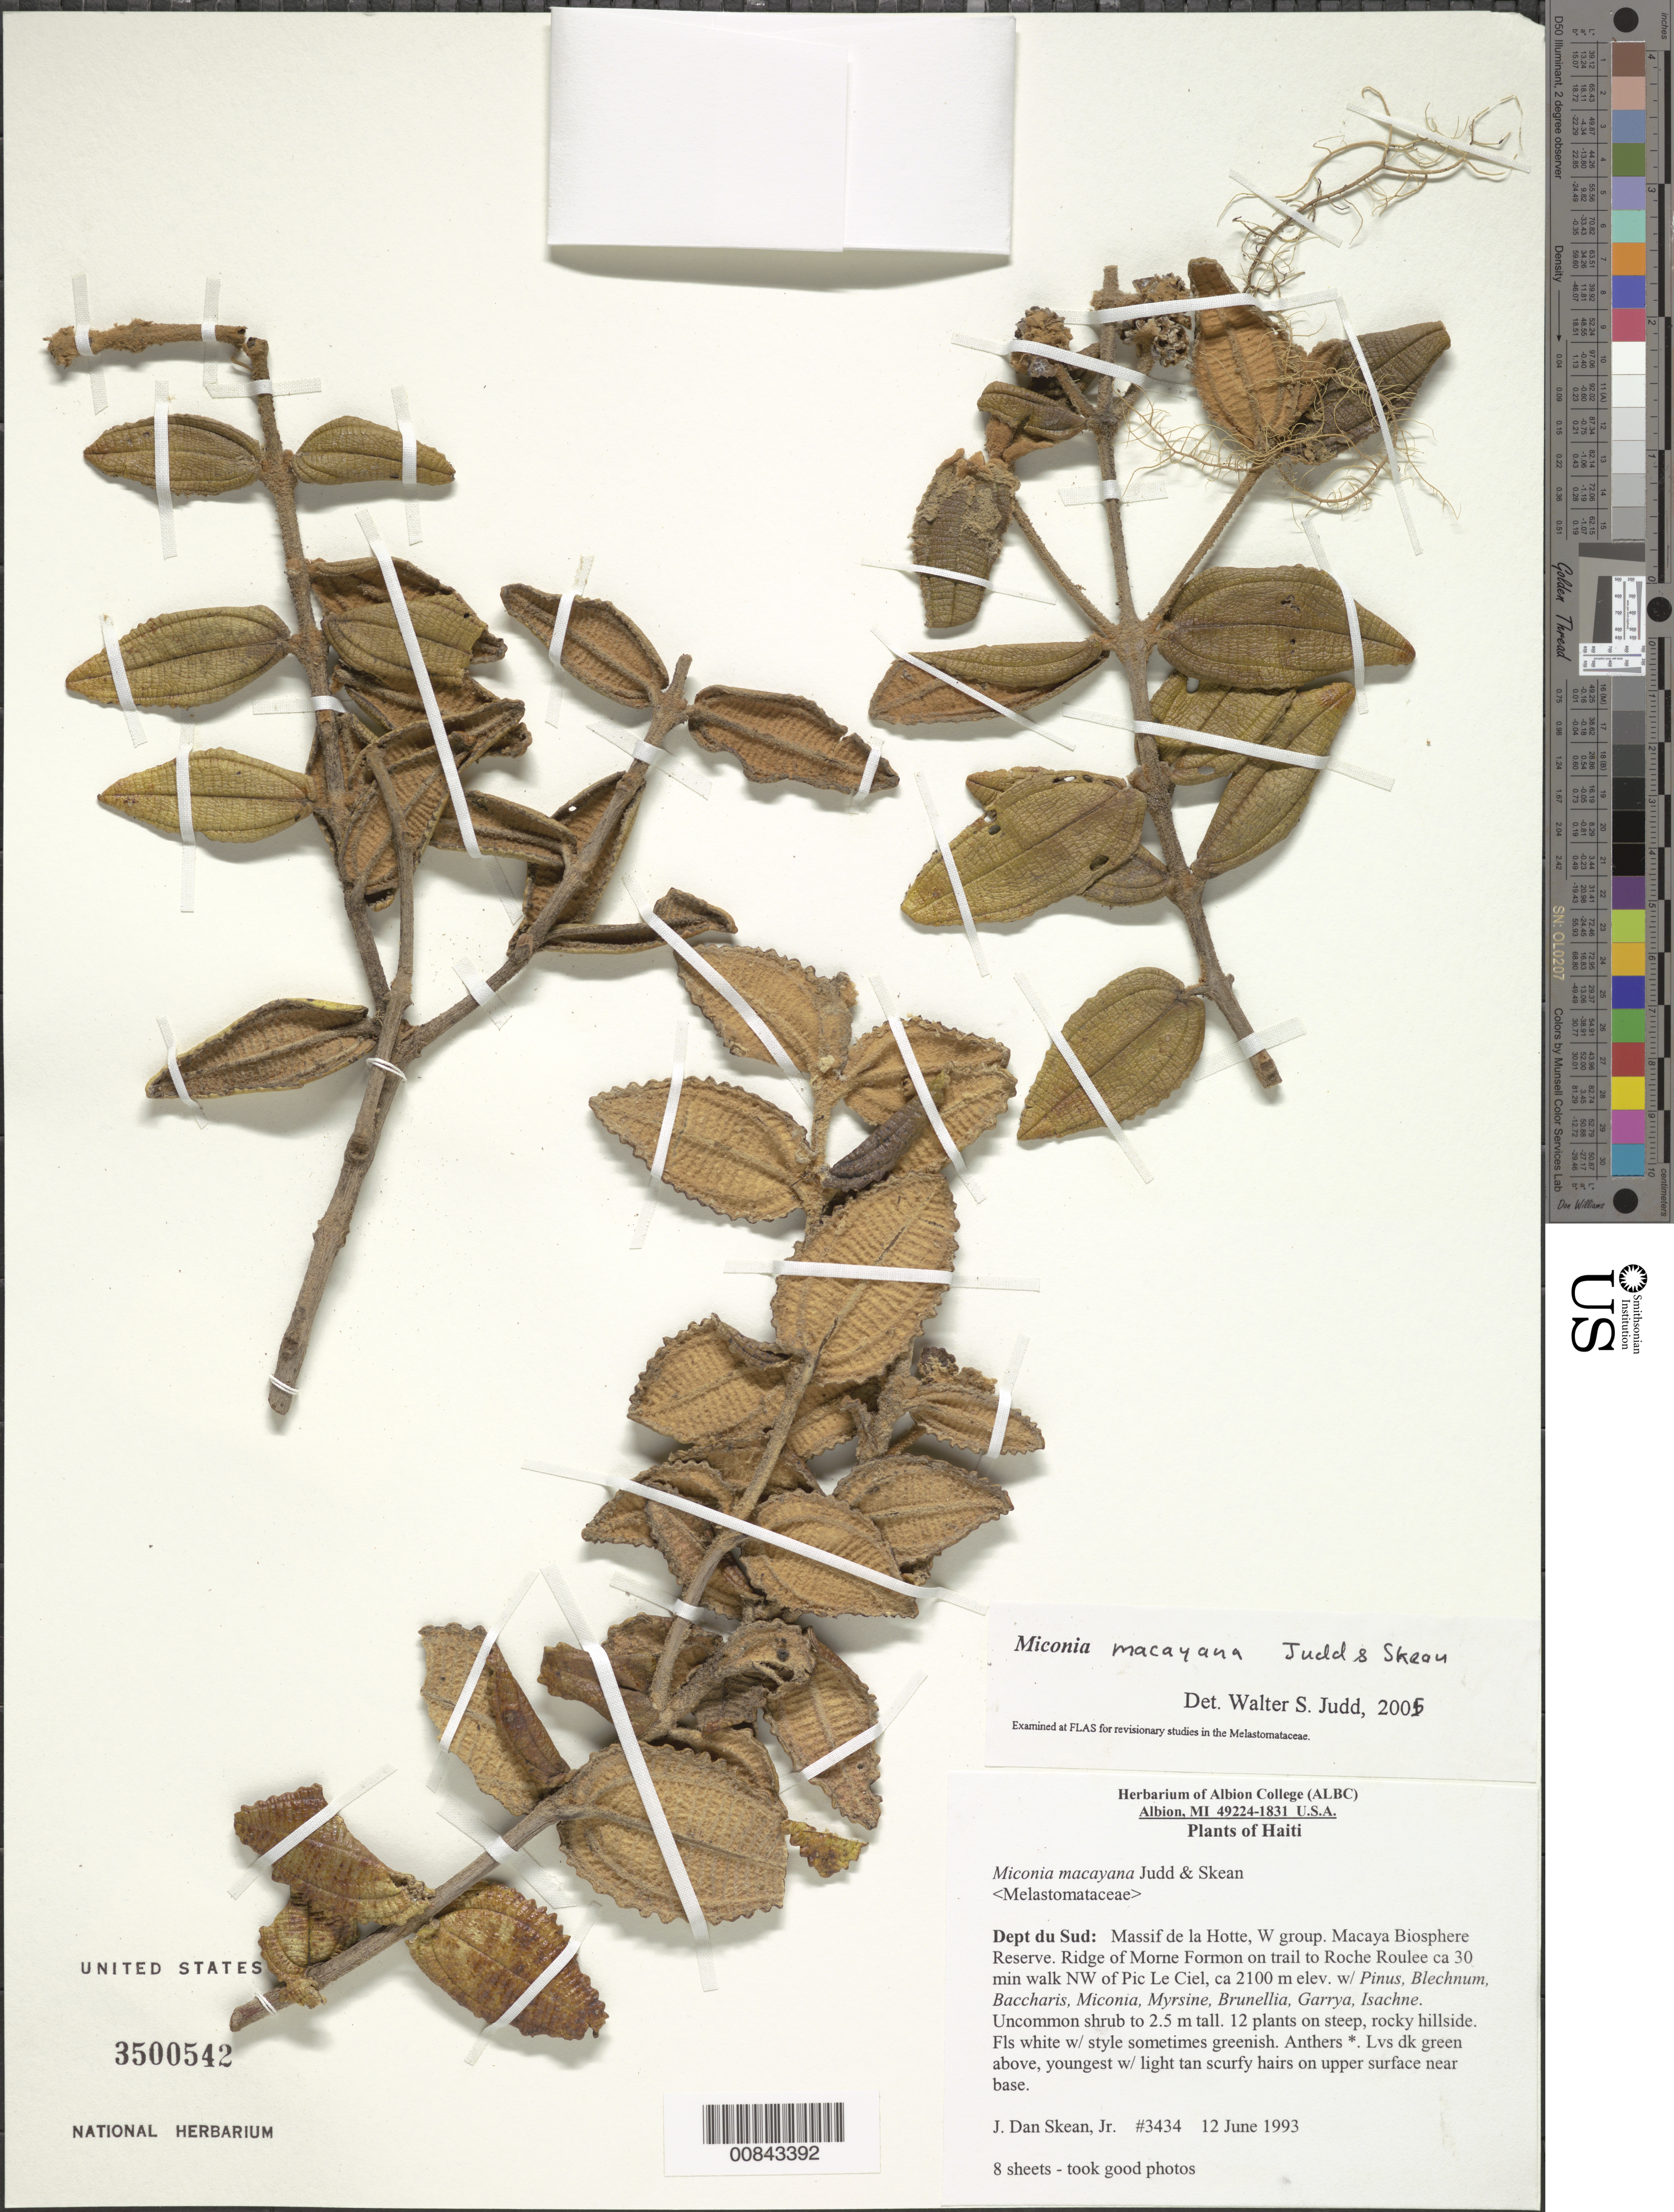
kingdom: Plantae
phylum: Tracheophyta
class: Magnoliopsida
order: Myrtales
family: Melastomataceae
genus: Miconia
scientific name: Miconia macayana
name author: Judd & Skean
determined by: Judd, Walter S.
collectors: J. D. Skean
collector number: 3434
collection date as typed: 12 Jun 1993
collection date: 1993-06-12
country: Haiti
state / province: Sud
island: Hispaniola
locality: Massif de la Hotte, W group. Macaya Biosphere Reserve, Ridge of Morne Formon on trail to Roche Roulee, ca. 30 min walk NW of Pic Le Ciel.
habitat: On steep, rocky hillside with Pinus, Blechum, Baccharis, Miconia, Myrsine, Brunellia, Garrya, Isachne.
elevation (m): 2100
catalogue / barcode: US 3500542